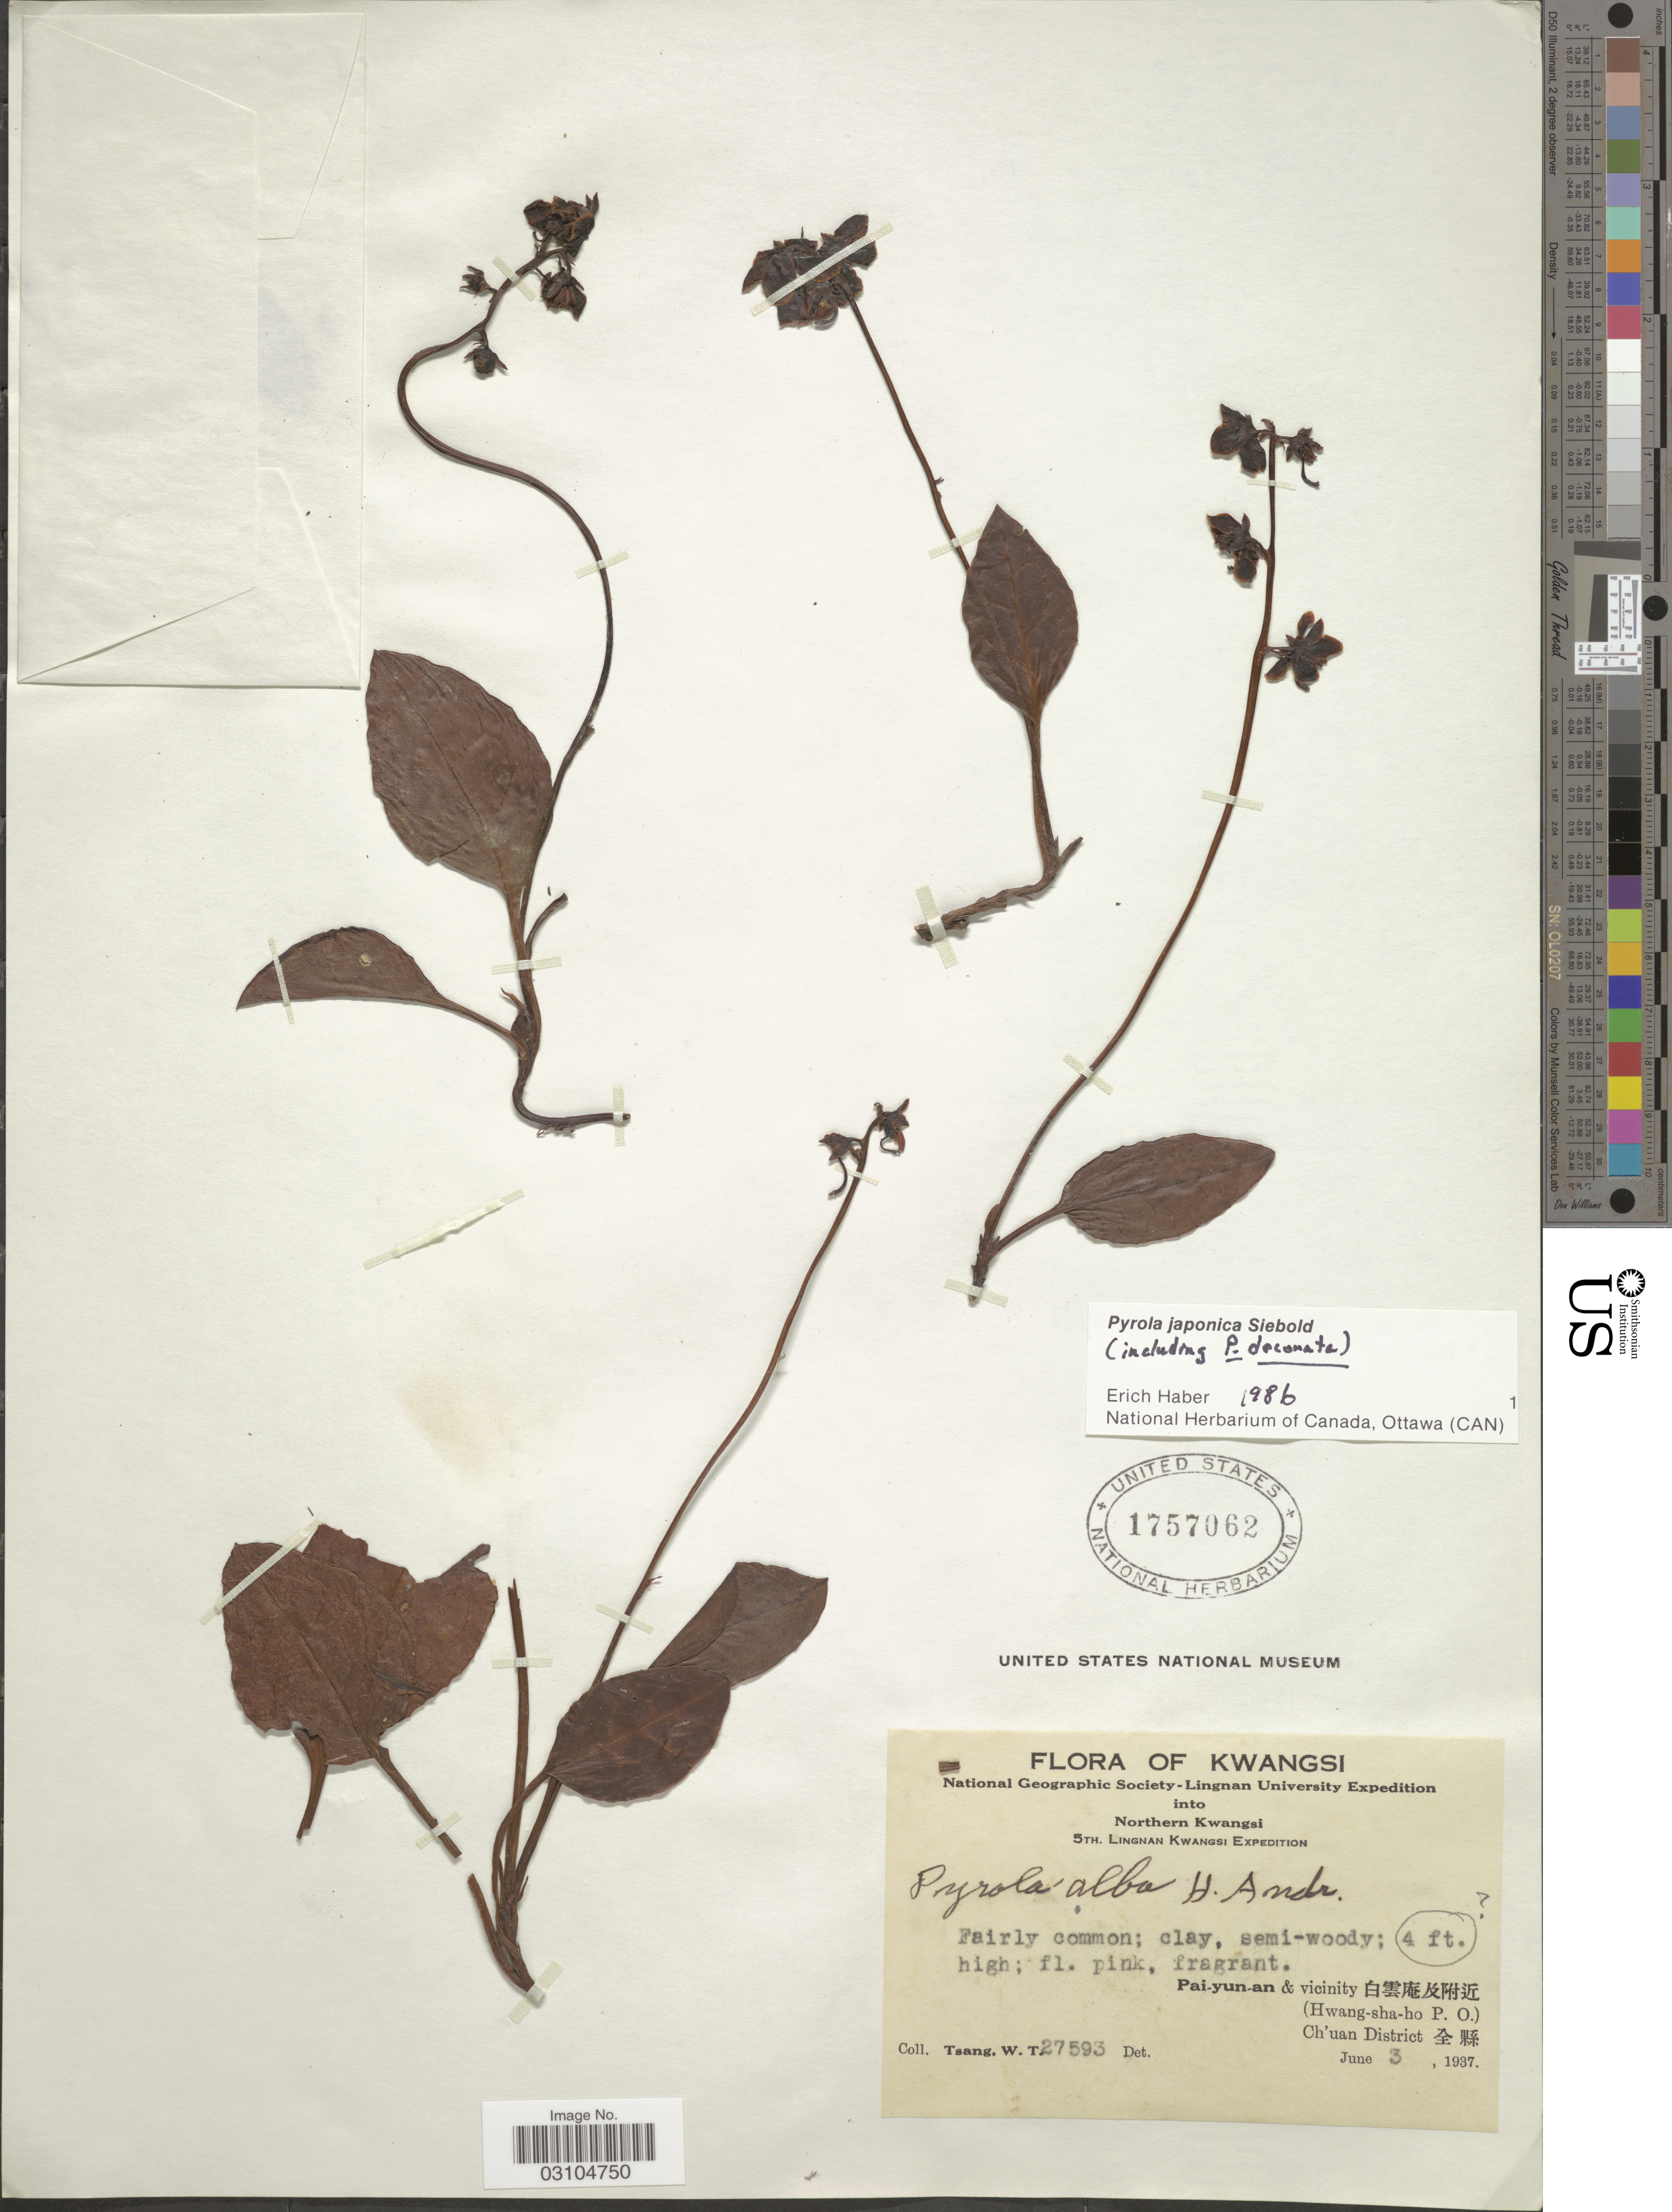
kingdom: Plantae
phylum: Tracheophyta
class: Magnoliopsida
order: Ericales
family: Ericaceae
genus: Pyrola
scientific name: Pyrola japonica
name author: Klenze ex Alef.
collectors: W. T. Tsang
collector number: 27593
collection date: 1937-06-03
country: China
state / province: Guangxi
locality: Kwangsi. Northern Kwangsi. Pai-yun-an & vicinity (Hwang-sha-ho P.O.). Ch'uan District.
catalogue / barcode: US 1757062